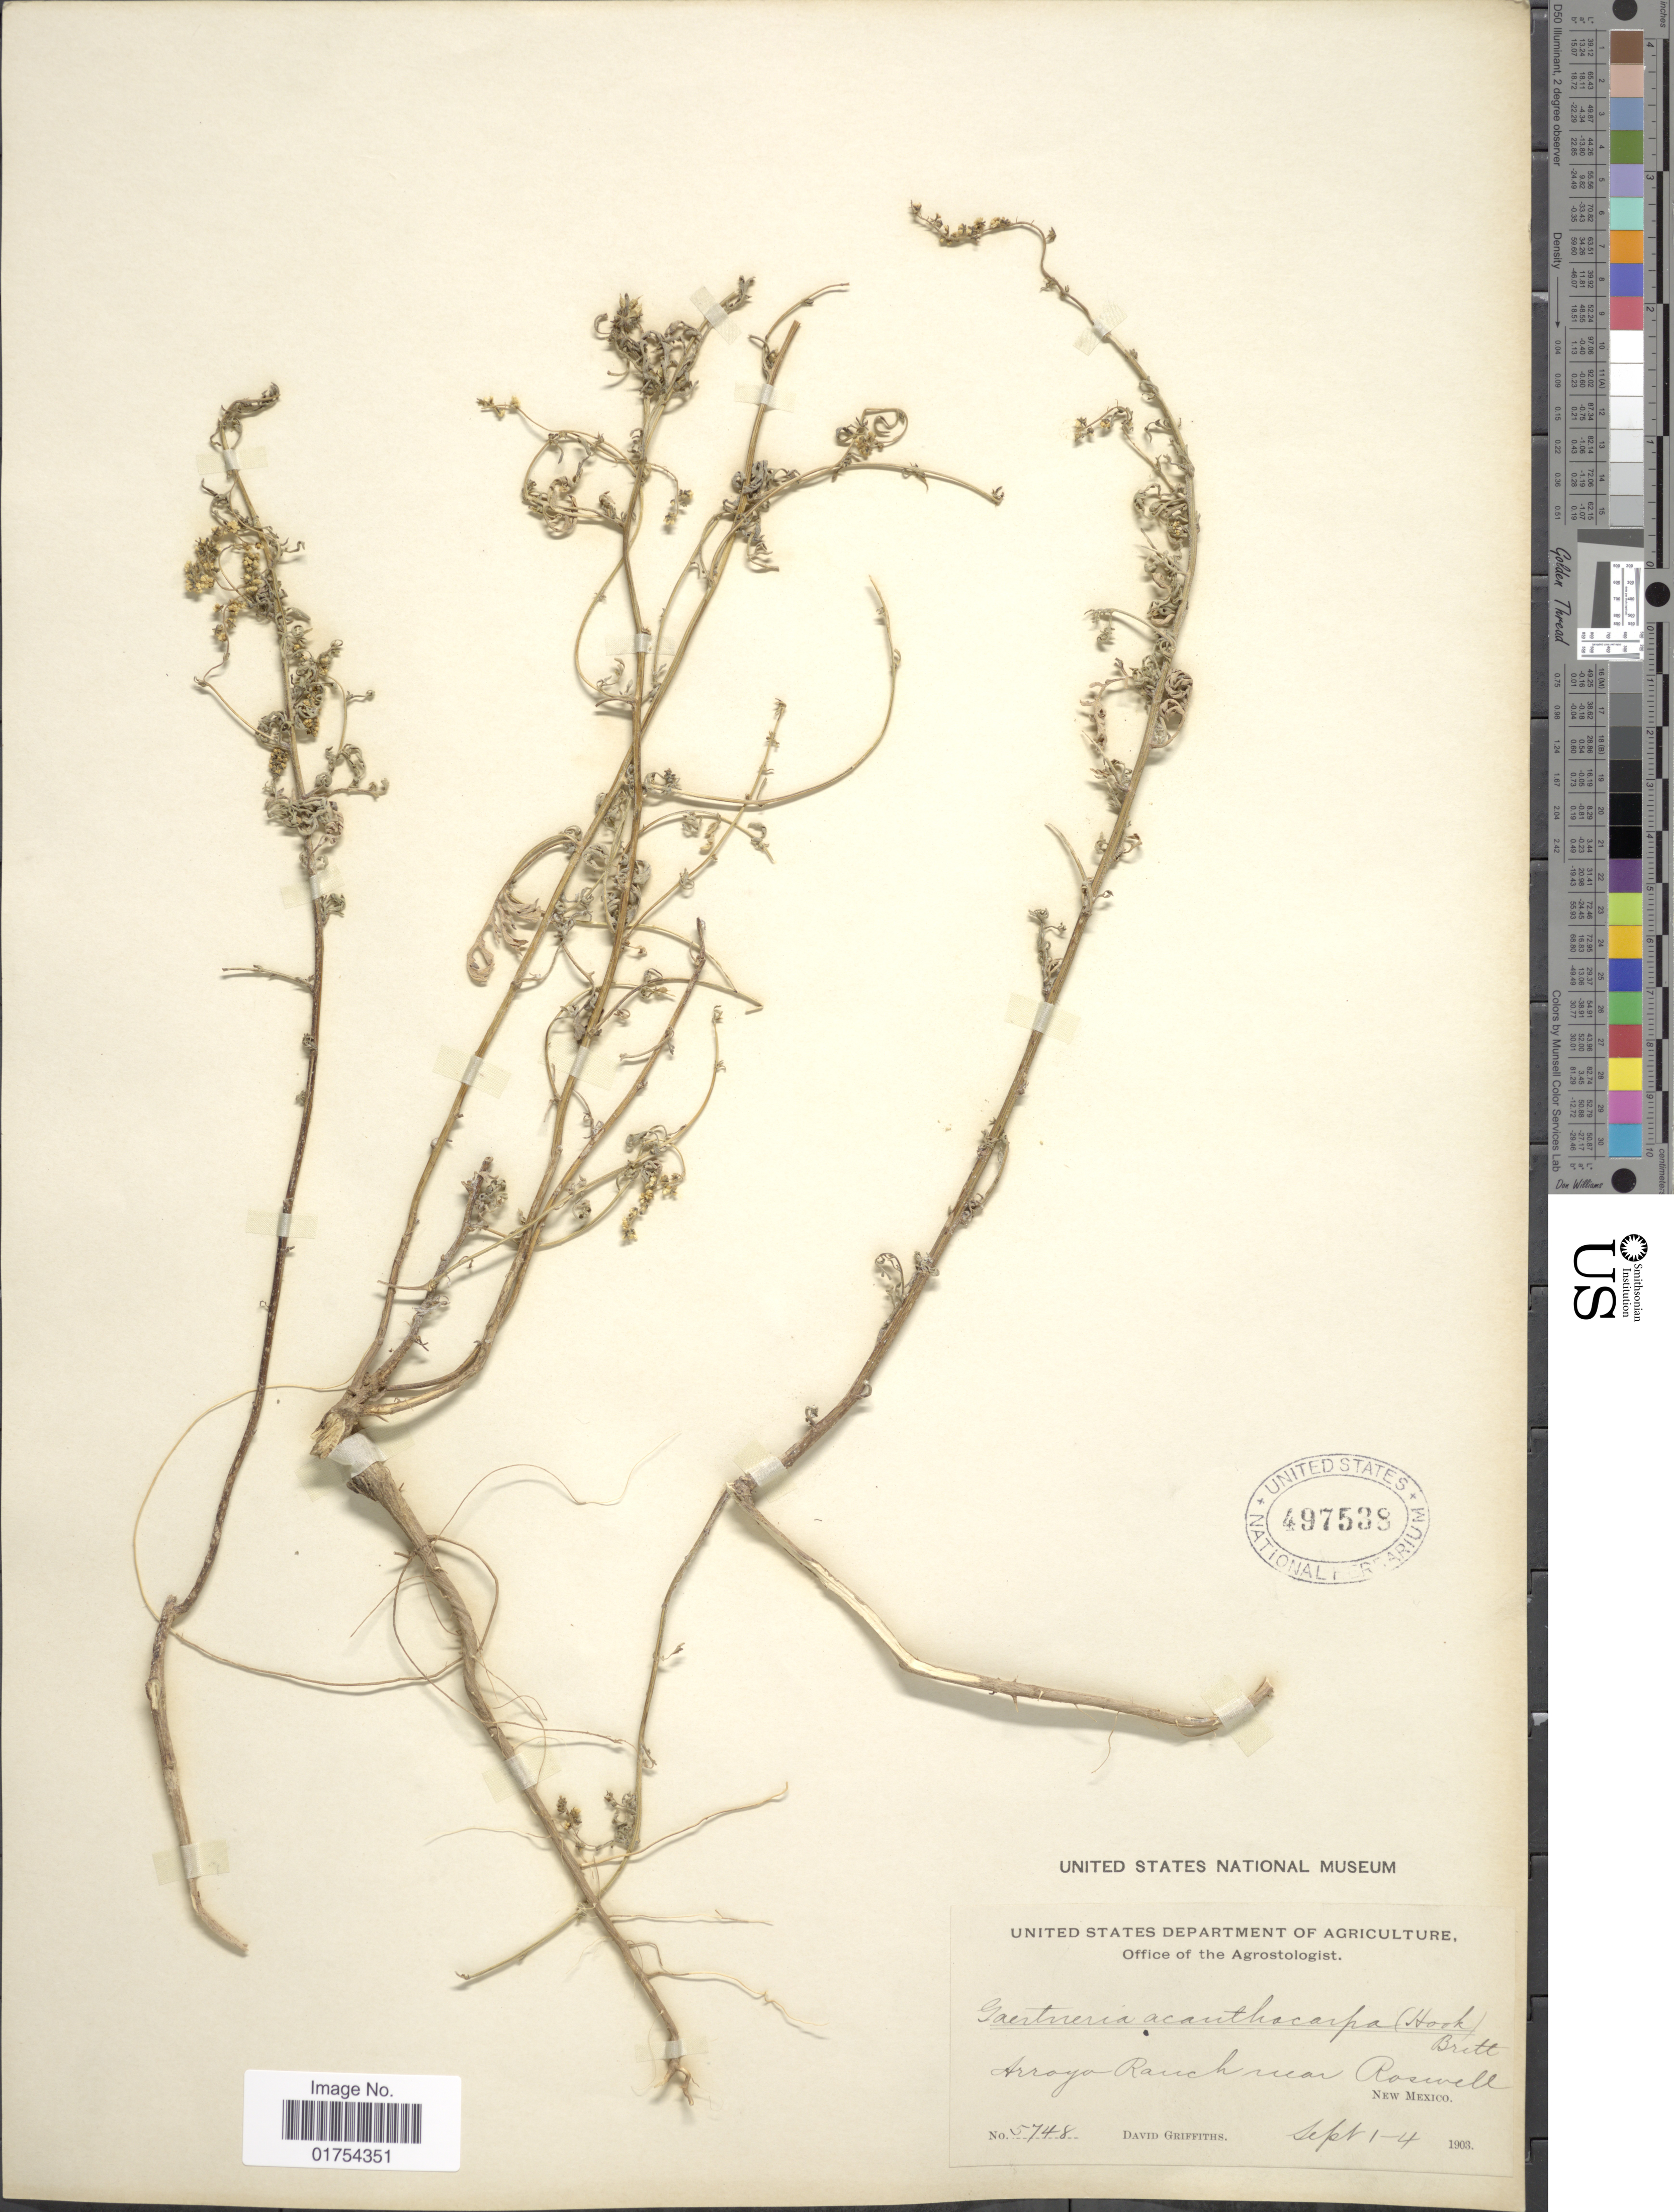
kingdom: Plantae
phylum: Tracheophyta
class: Magnoliopsida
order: Asterales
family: Asteraceae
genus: Franseria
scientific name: Franseria acanthicarpa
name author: Coville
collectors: D. Griffiths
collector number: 5748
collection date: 1903-09-01/1903-09-04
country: United States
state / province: New Mexico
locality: Arroyo Ranch near Roswell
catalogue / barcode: US 497538